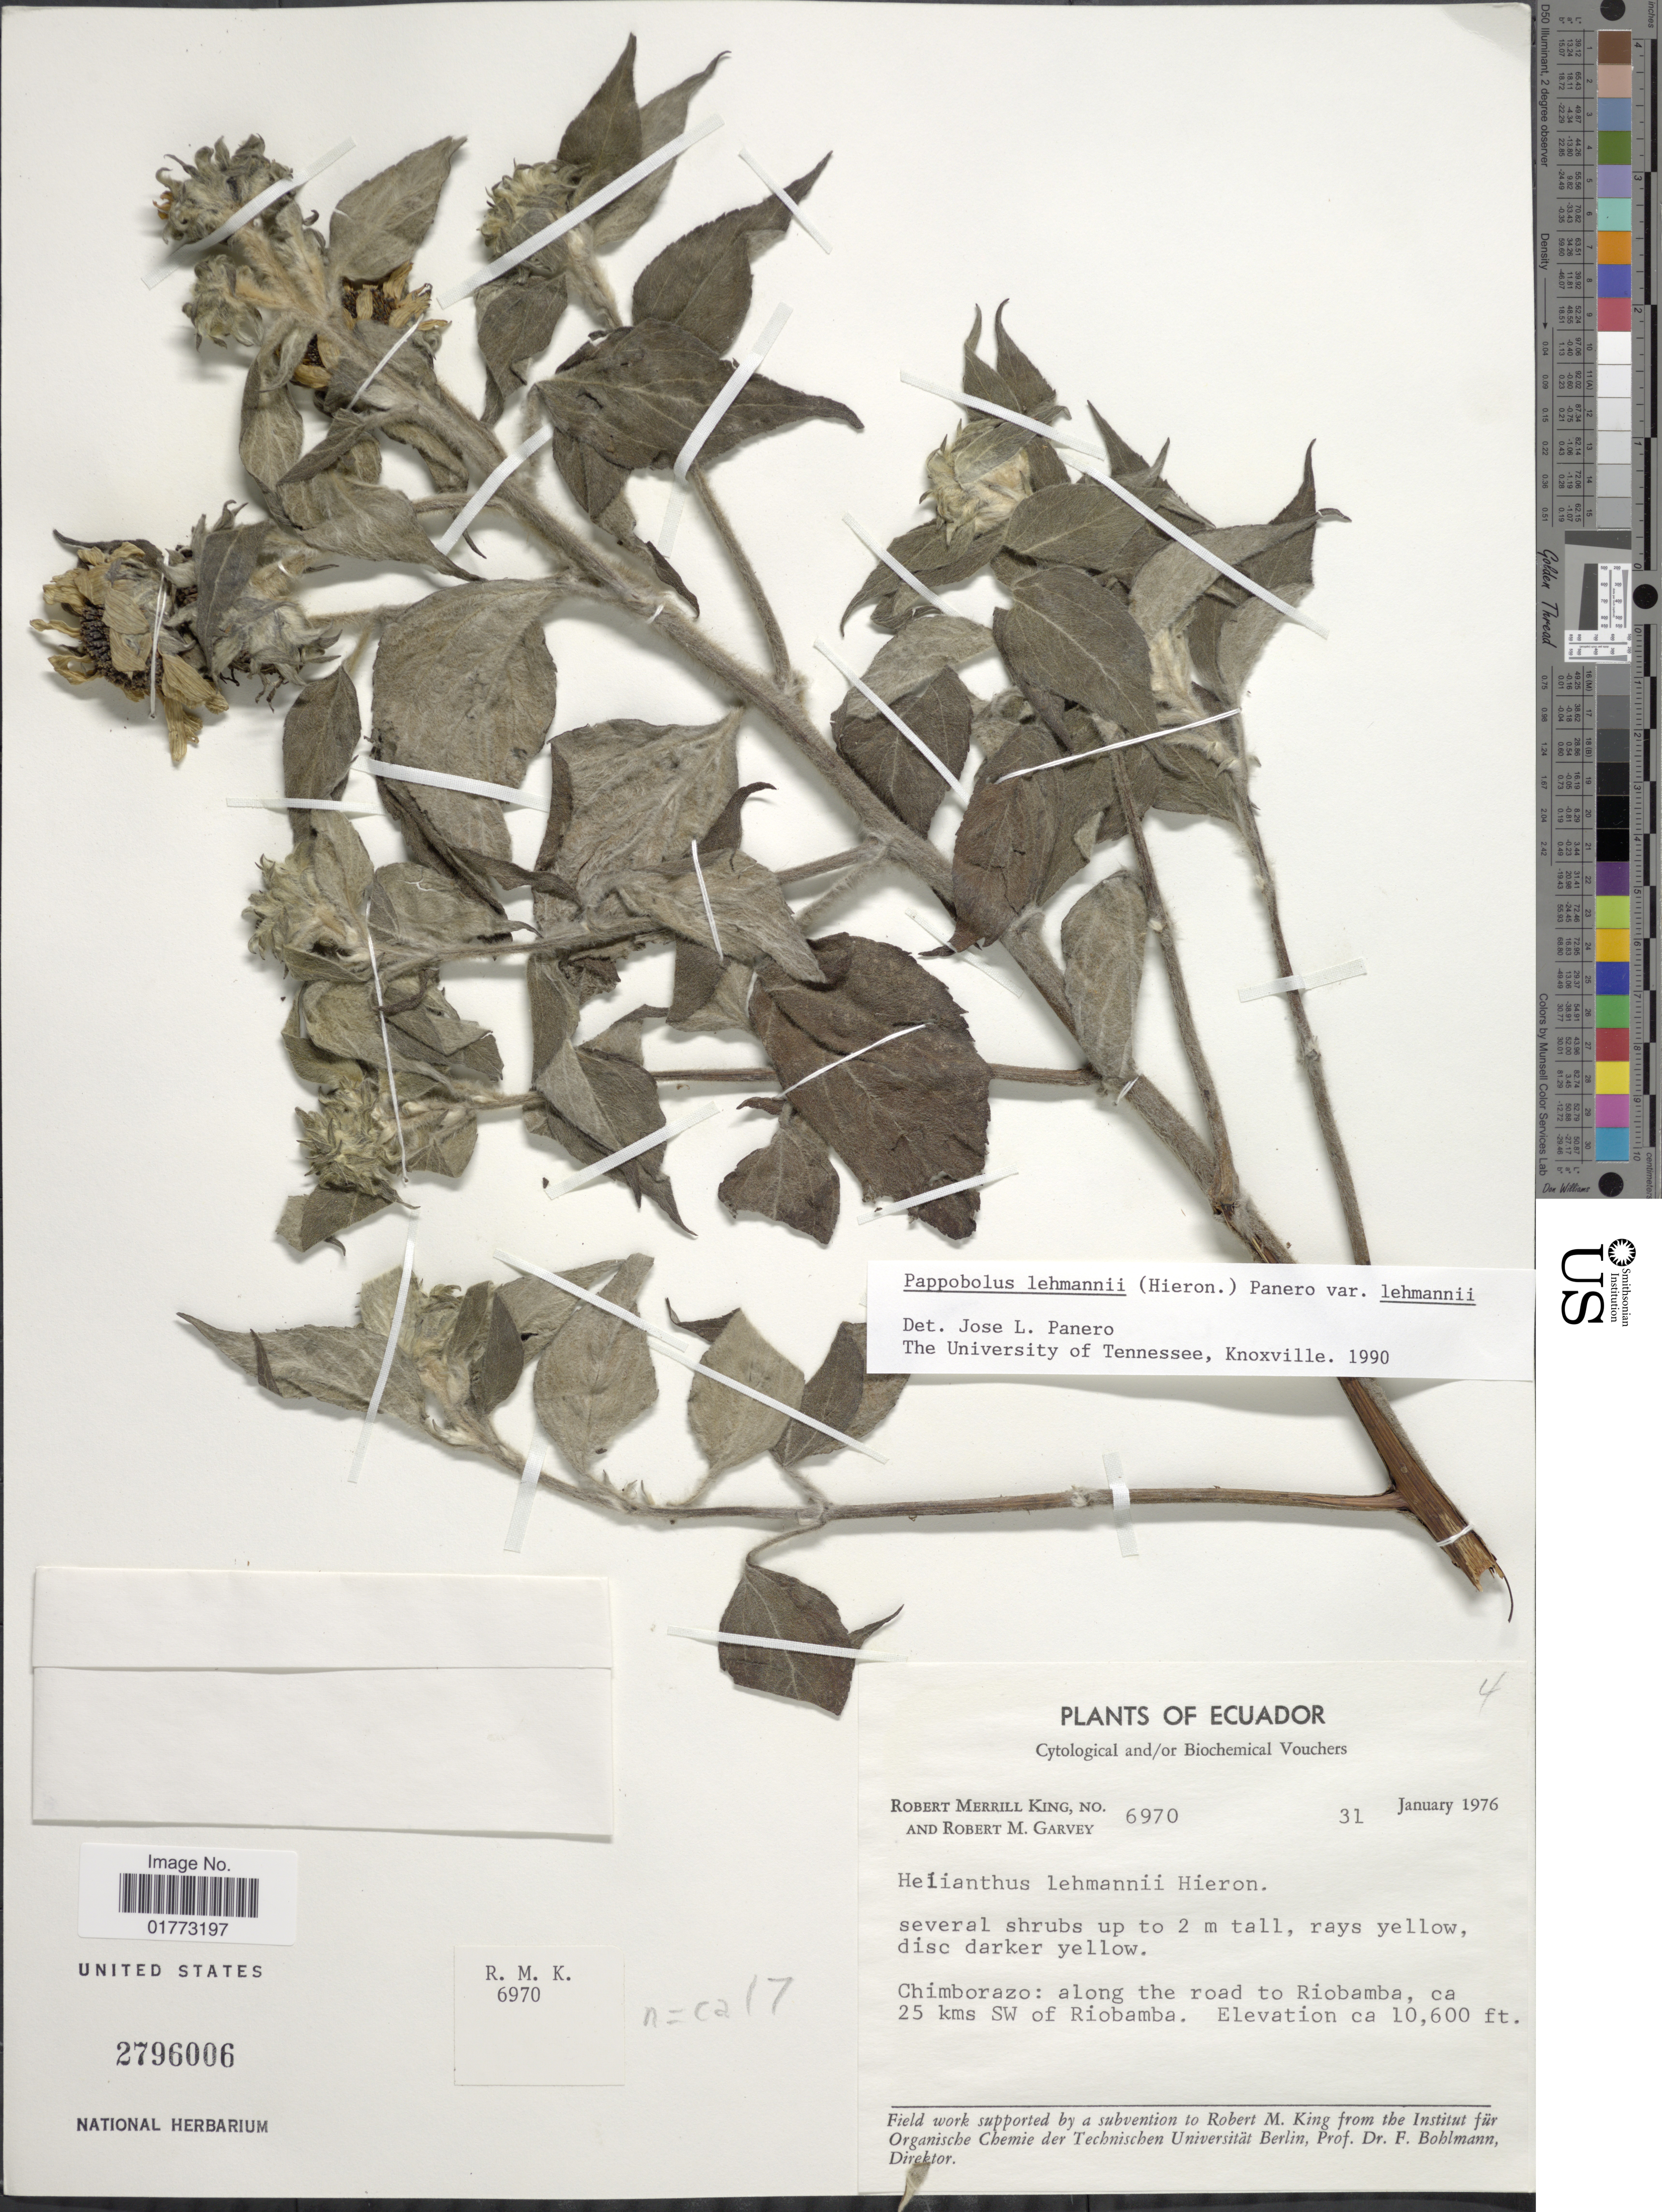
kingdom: Plantae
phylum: Tracheophyta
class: Magnoliopsida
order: Asterales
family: Asteraceae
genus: Pappobolus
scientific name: Pappobolus lehmannii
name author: (Hieron.) Panero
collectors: R. M. King & R. Garvey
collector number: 6970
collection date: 1976-01-31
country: Ecuador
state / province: Chimborazo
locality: Along the road to Riobamba, ca. 25 kms SW of Riobamba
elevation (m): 3231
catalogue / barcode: US 2796006